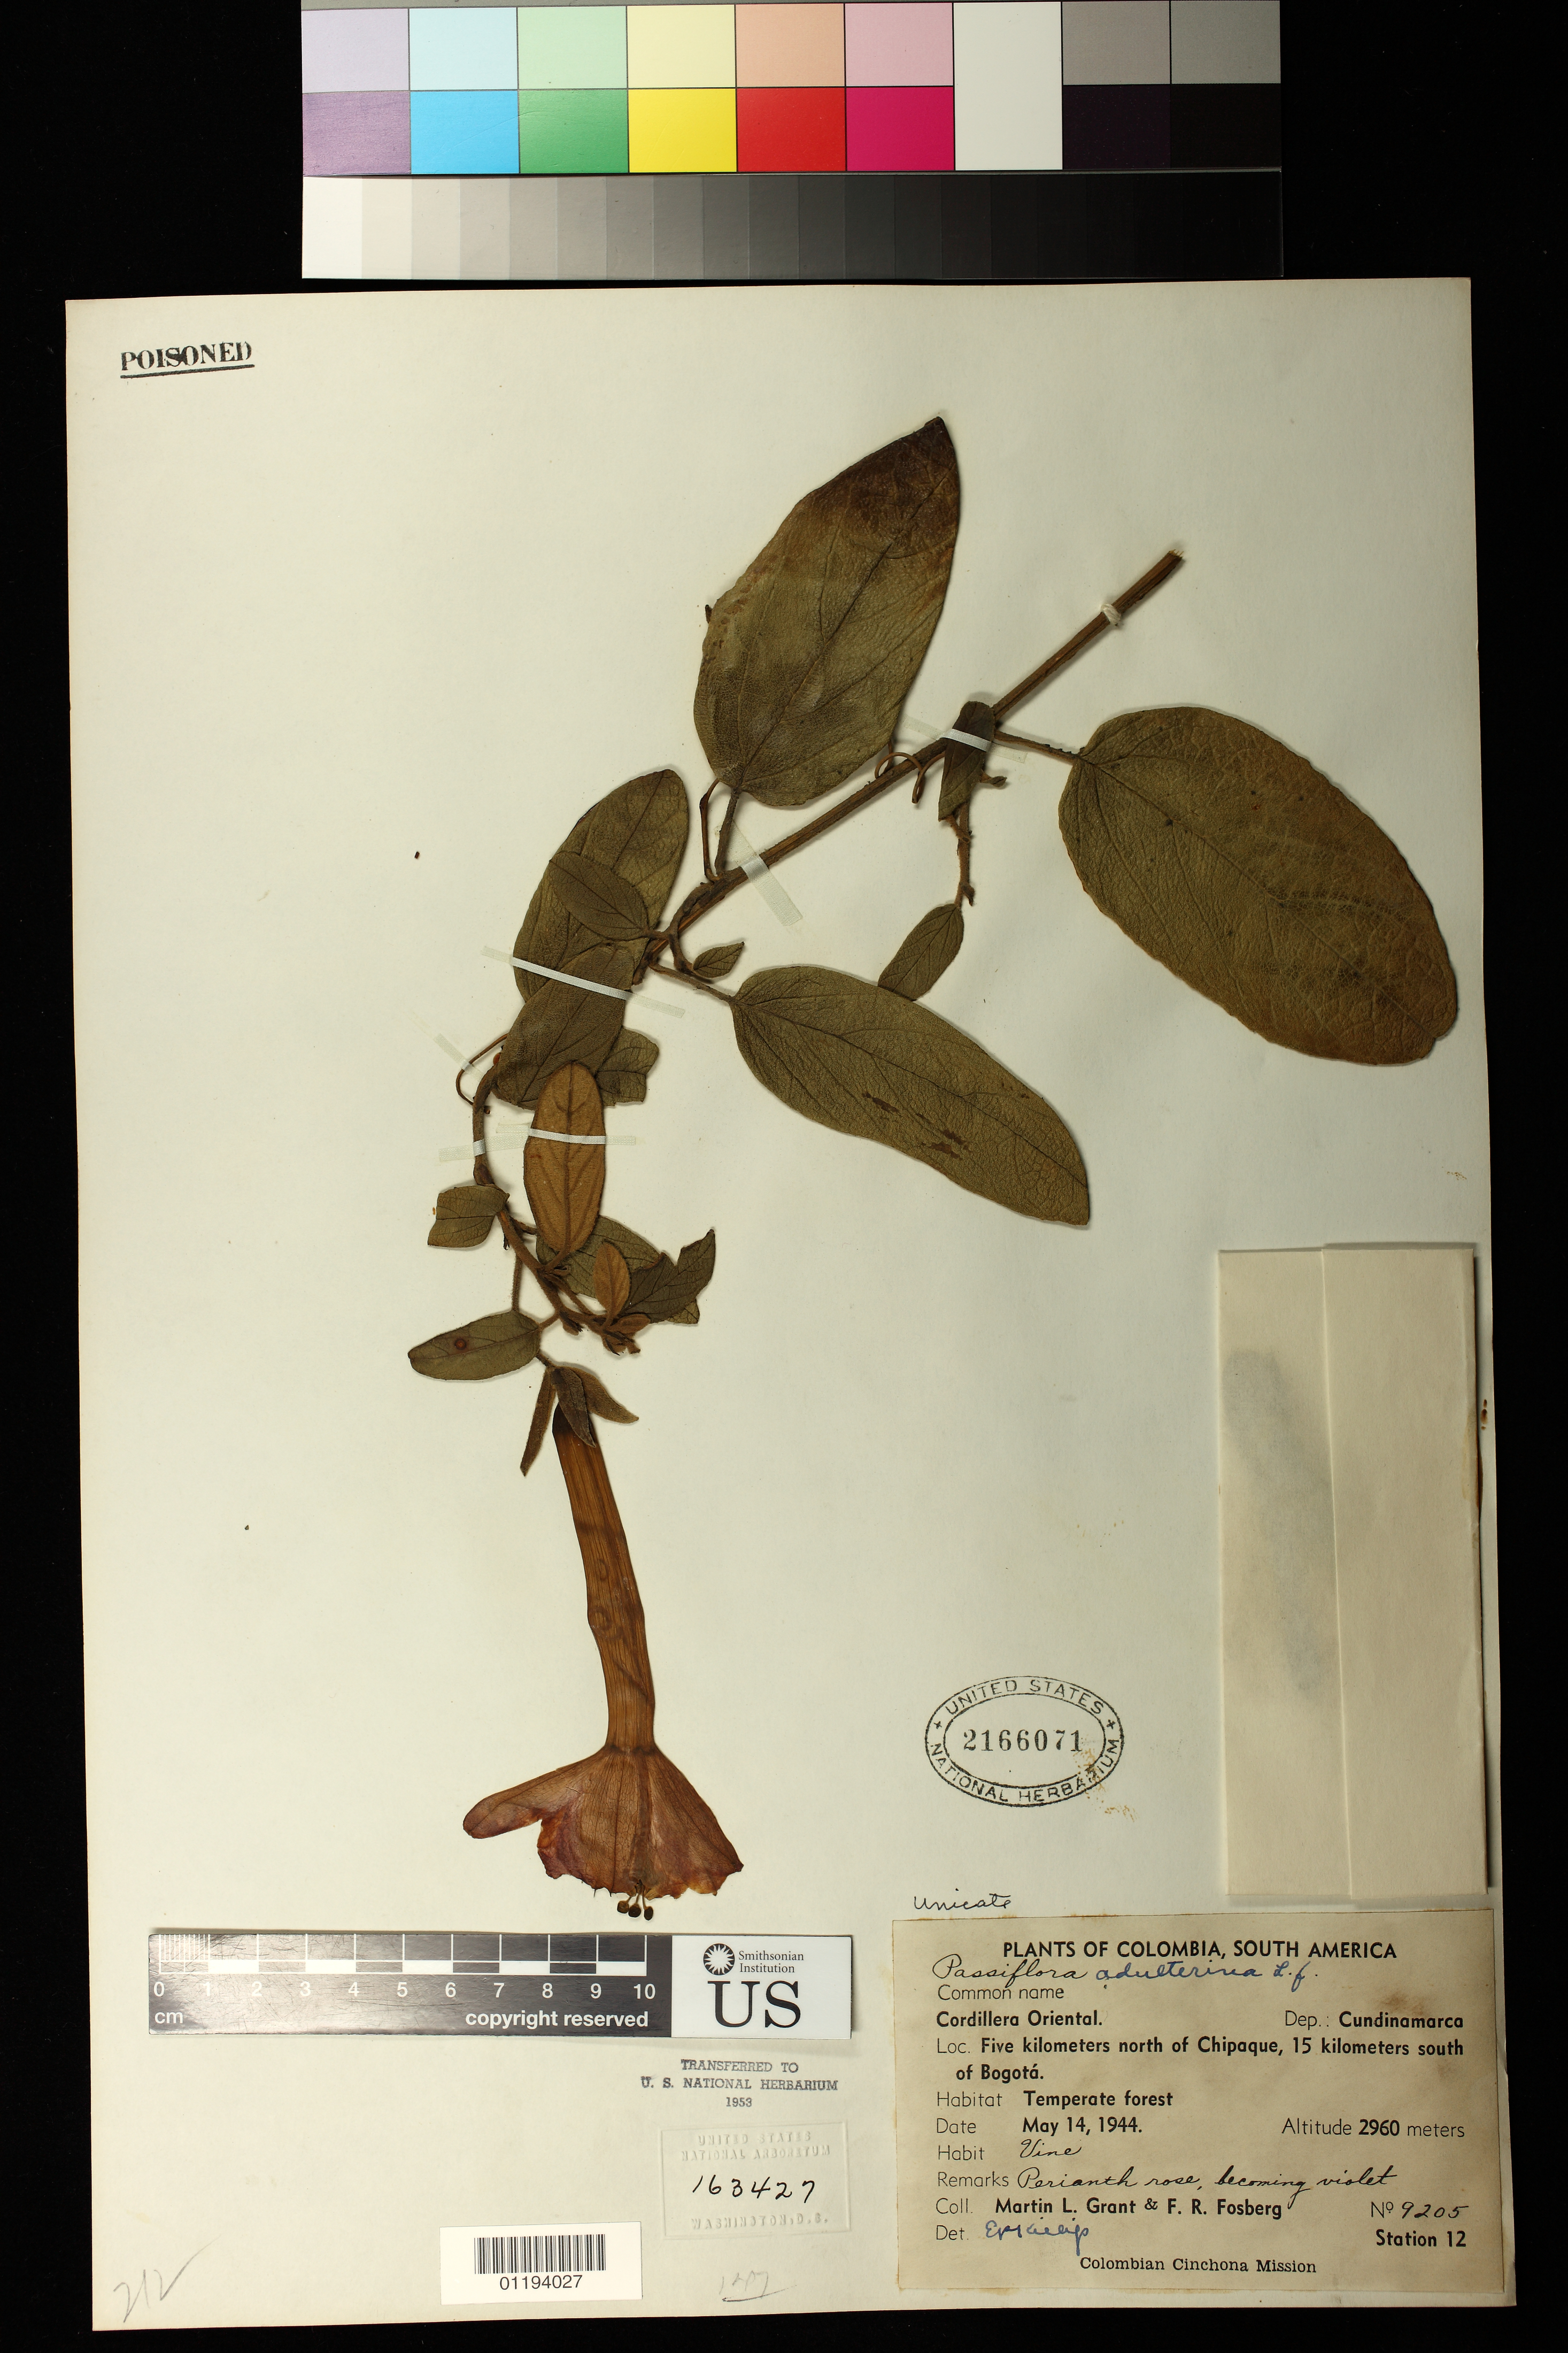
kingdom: Plantae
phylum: Tracheophyta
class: Magnoliopsida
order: Malpighiales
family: Passifloraceae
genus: Passiflora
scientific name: Passiflora adulterina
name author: L. f.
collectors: M. L. Grant & F. R. Fosberg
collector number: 9205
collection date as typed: May 14 1944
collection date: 1944-05-14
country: Colombia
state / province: Cundinamarca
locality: Cordillera Oriental: Five kilometers north of Chipaque, 15 kometers south of Bogota.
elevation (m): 2960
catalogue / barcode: US 2166071